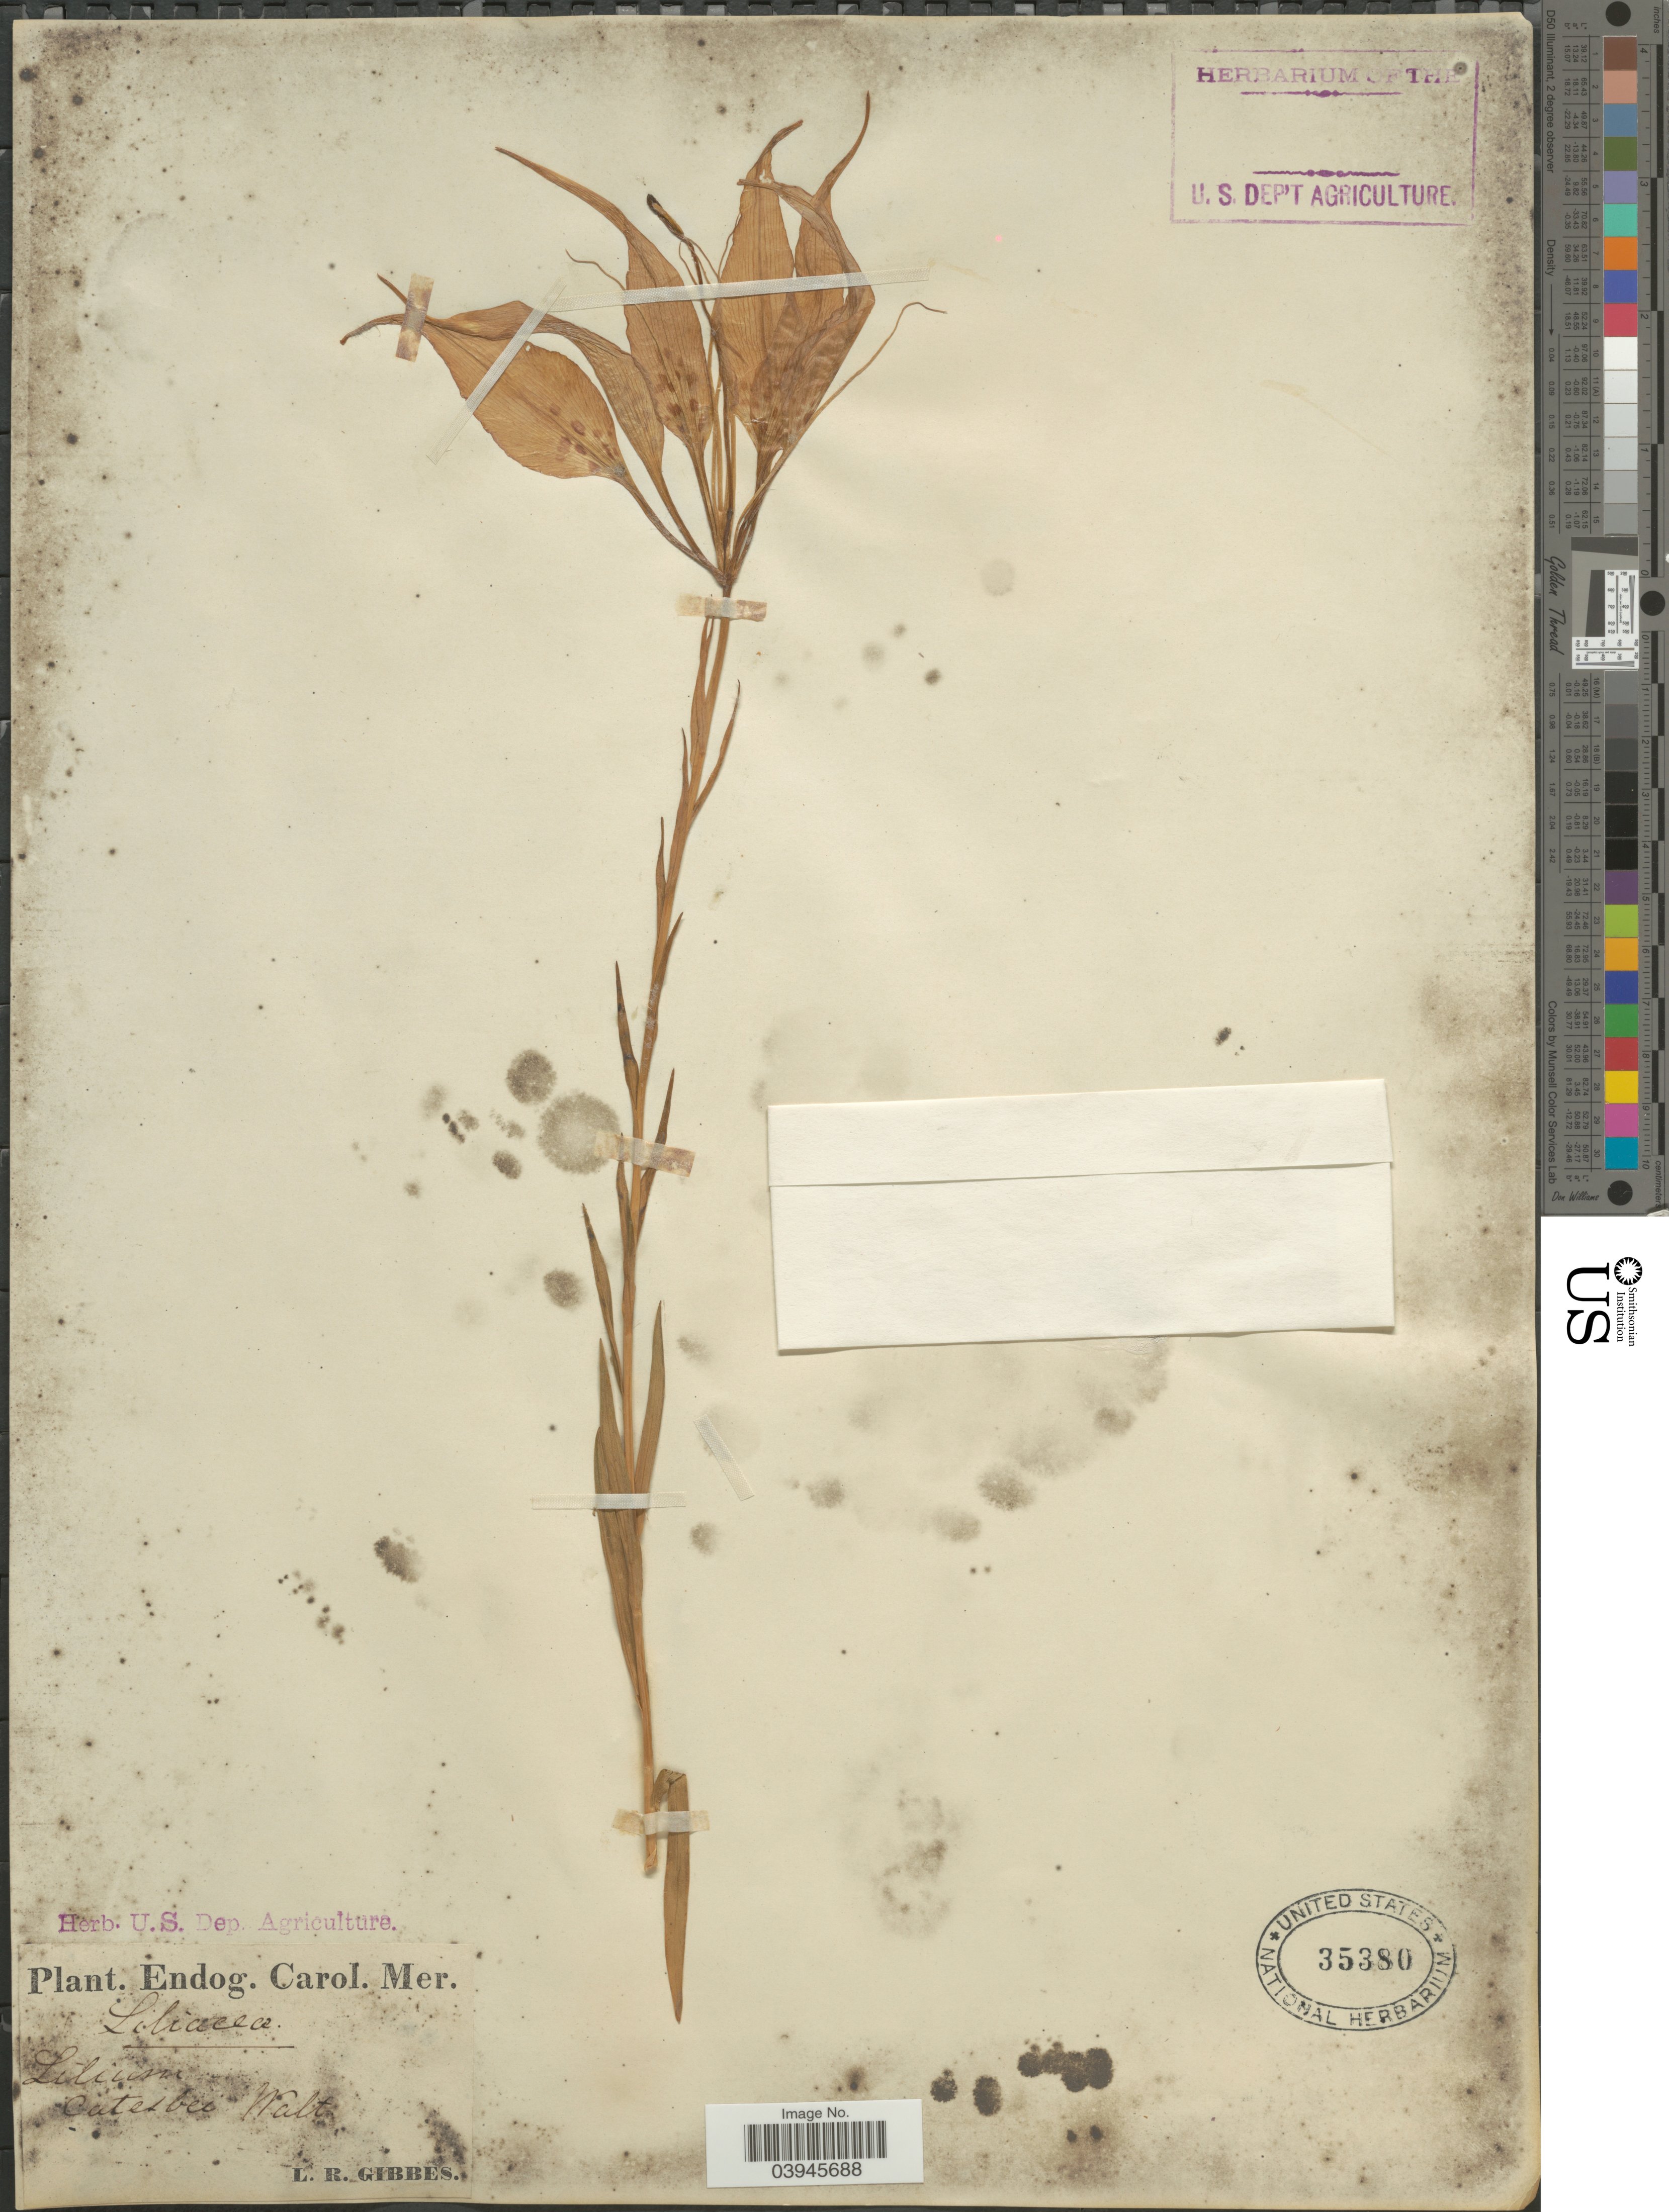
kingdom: Plantae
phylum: Tracheophyta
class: Liliopsida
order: Liliales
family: Liliaceae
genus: Lilium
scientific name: Lilium catesbaei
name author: Walter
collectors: L. Gibbes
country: United States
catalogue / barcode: US 35380